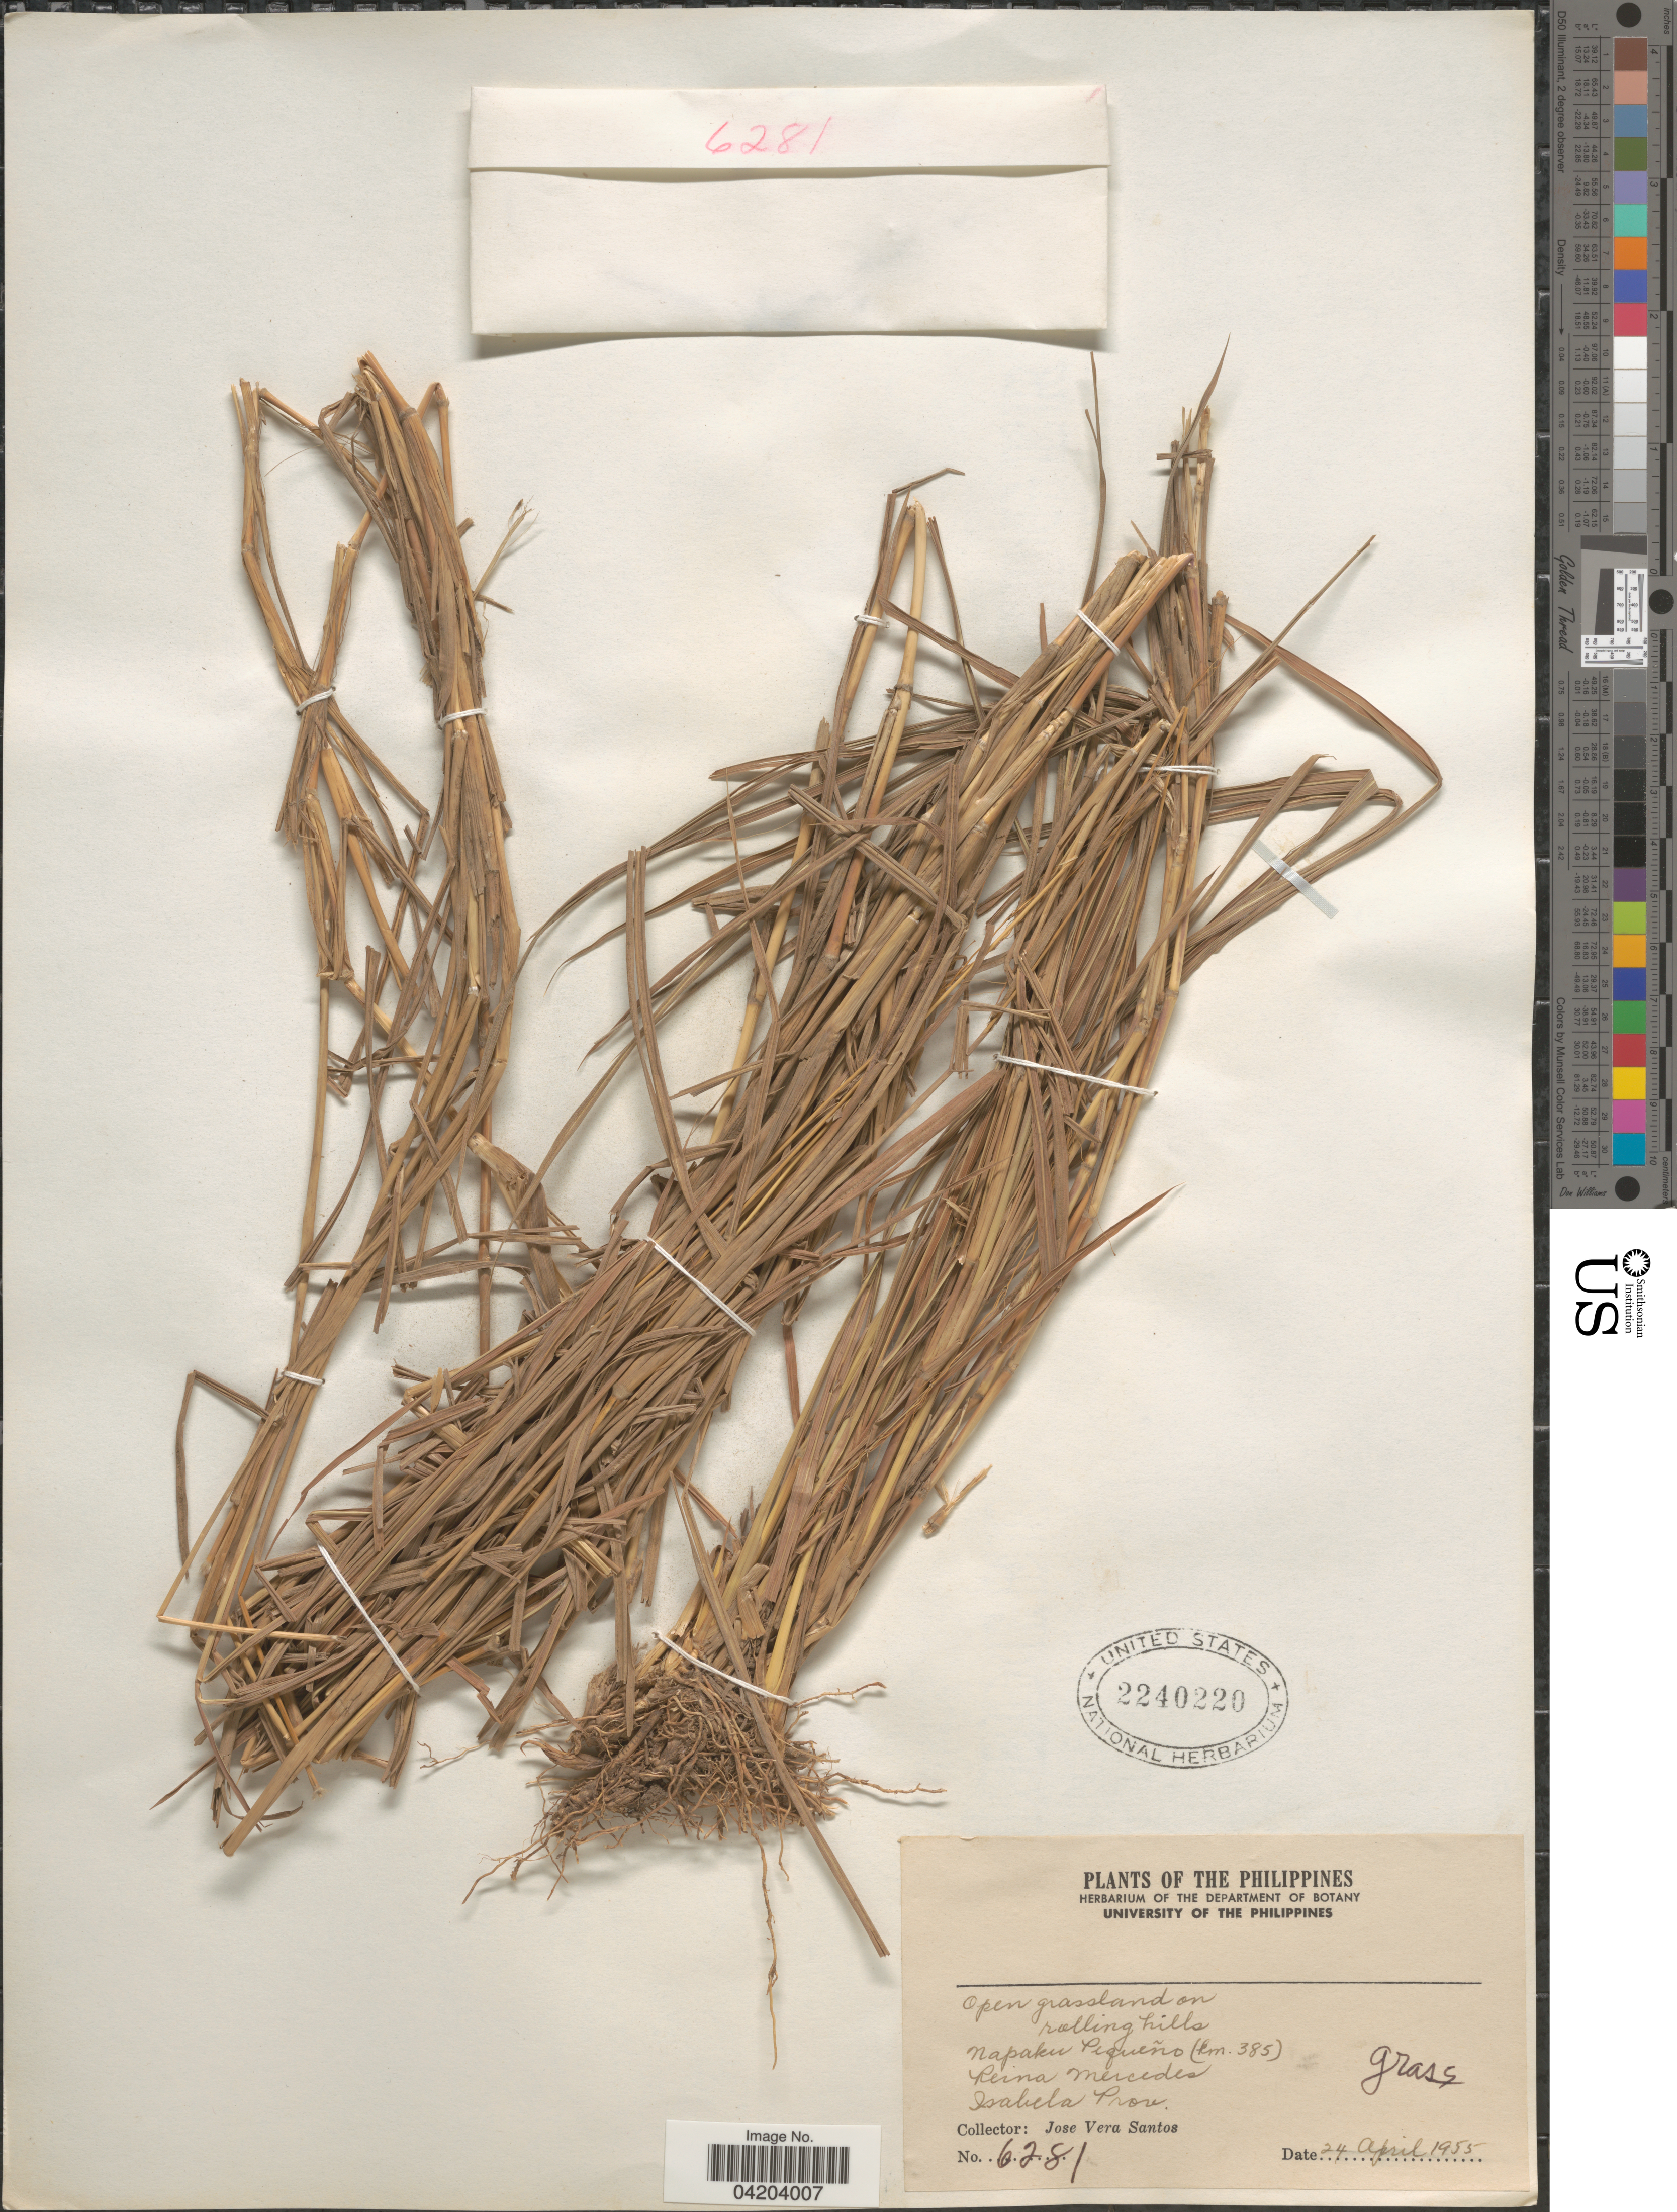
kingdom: Plantae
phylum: Tracheophyta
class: Liliopsida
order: Poales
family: Poaceae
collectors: J. V. Santos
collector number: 6281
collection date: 1955-04-24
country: Philippines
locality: Napaku Pequeño (km. 385). Reina Mercedes. Isabela Prov.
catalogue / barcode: US 2240220